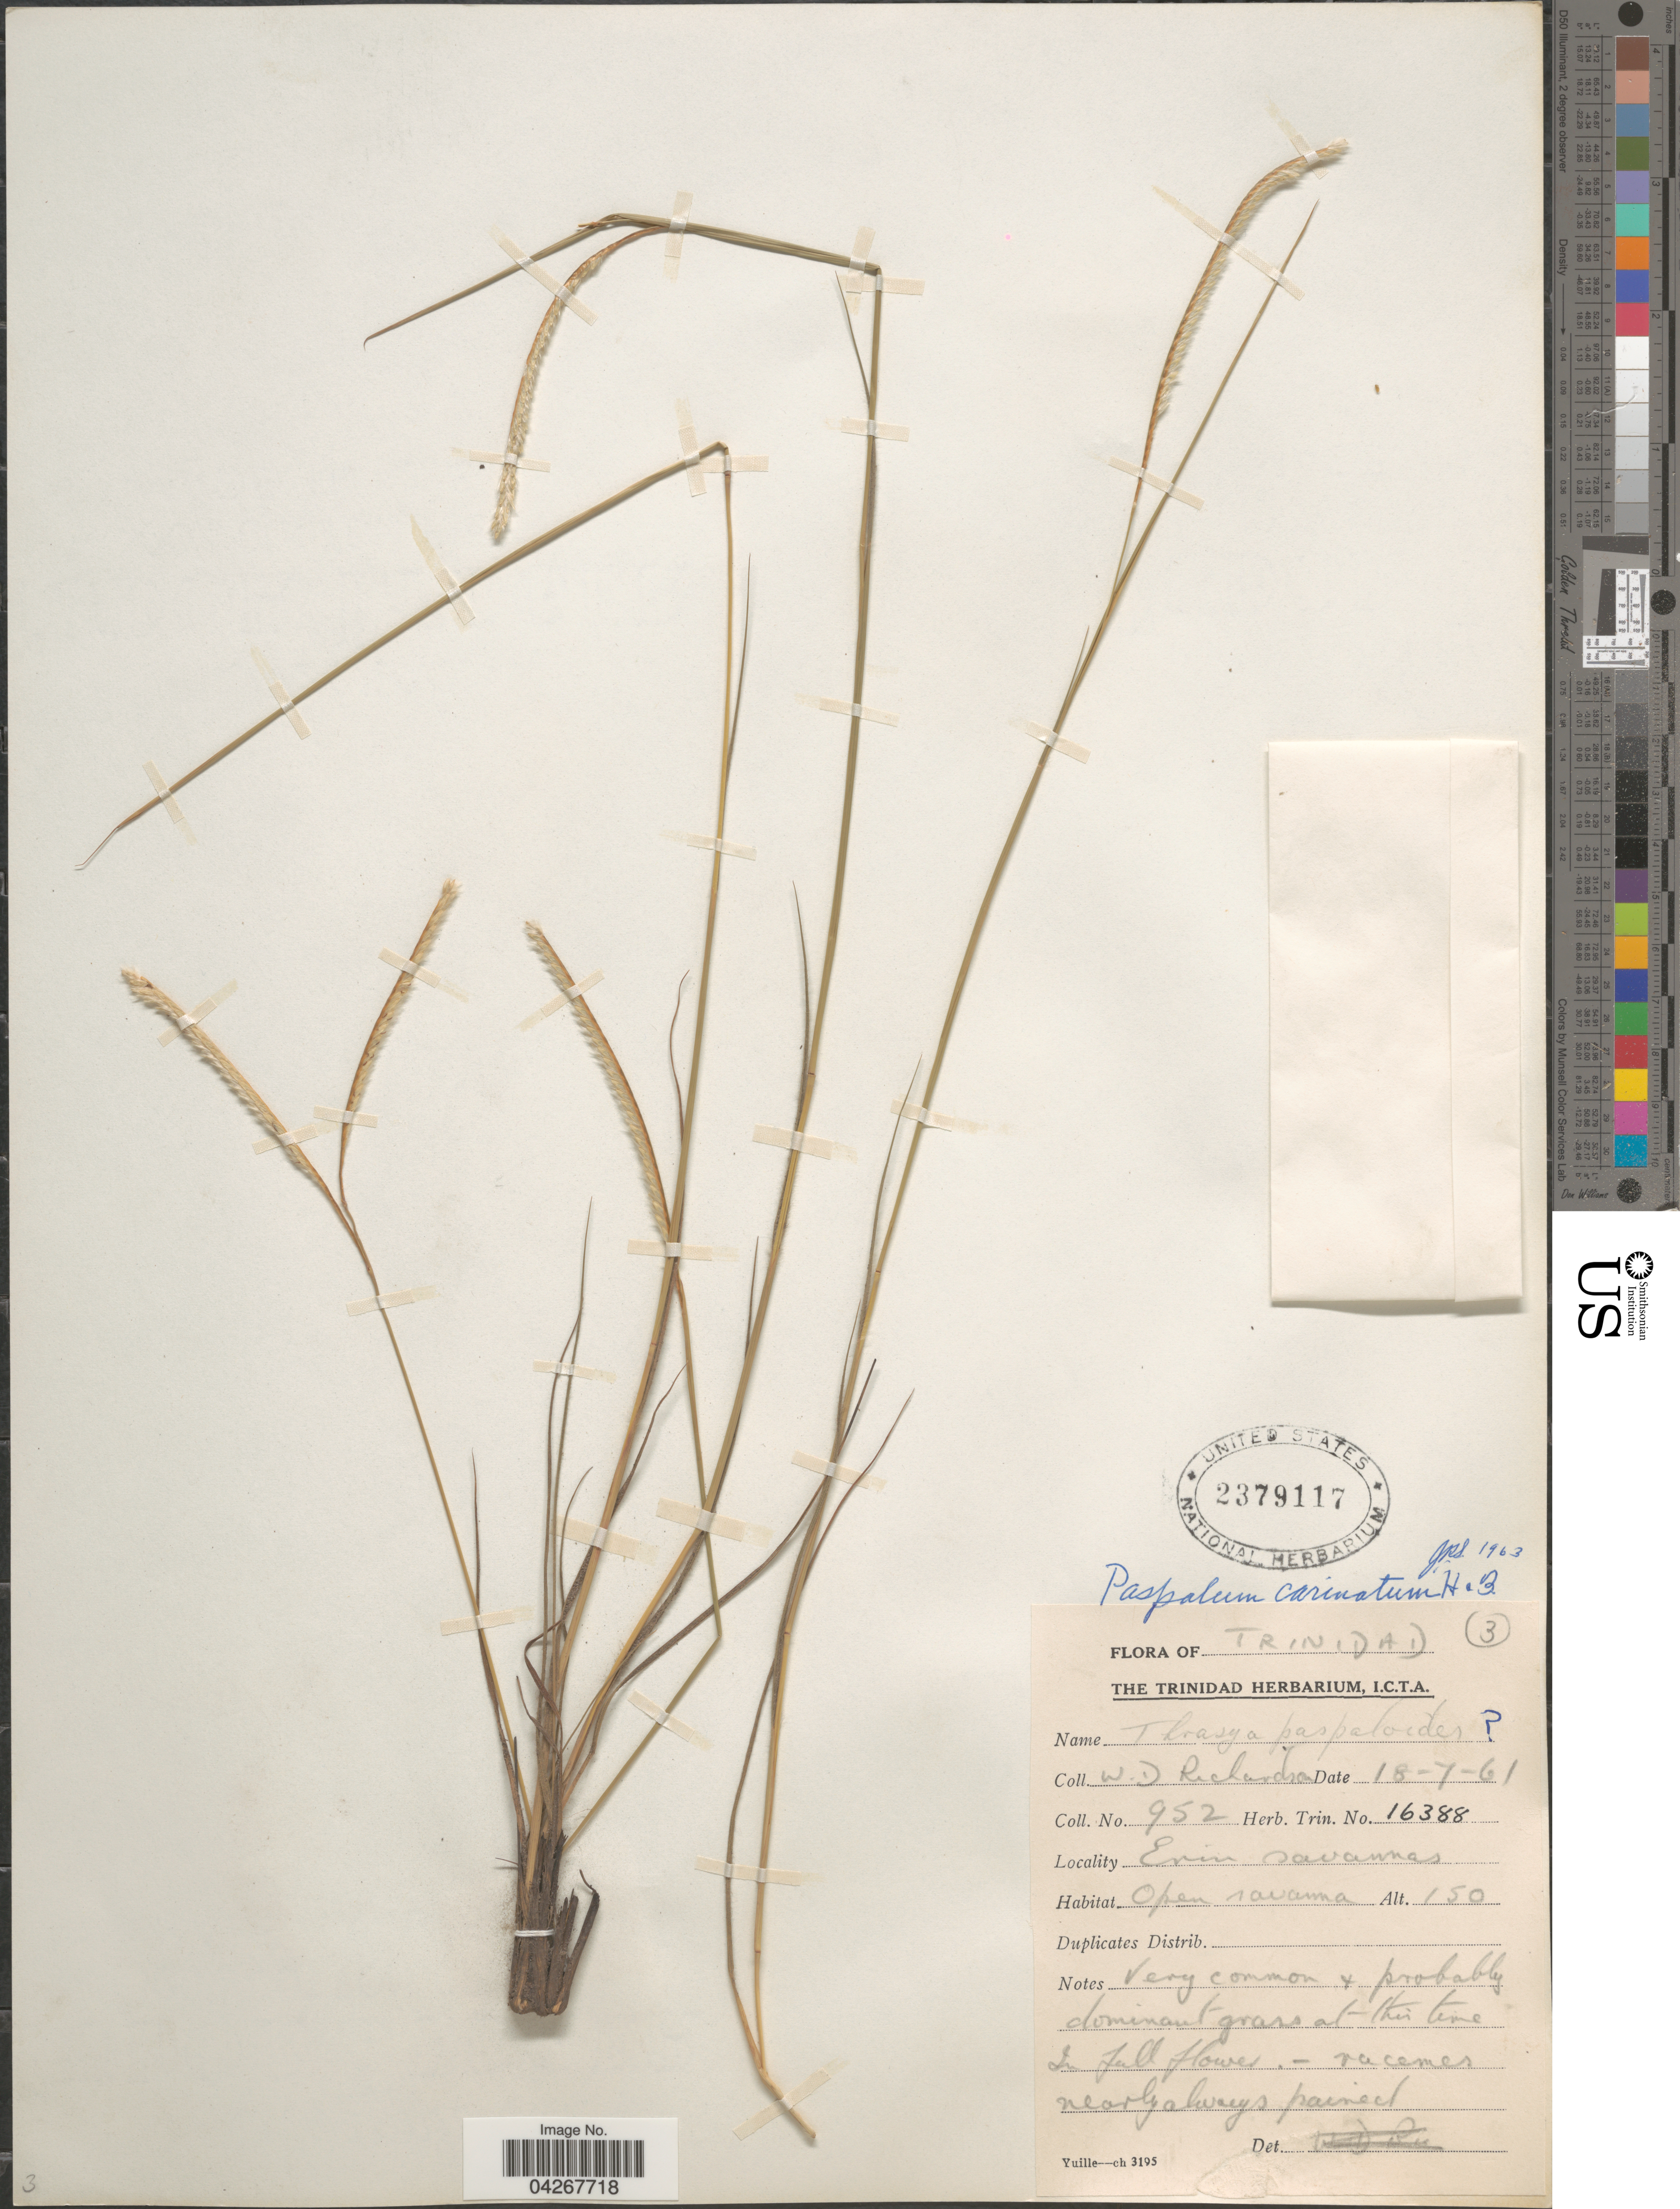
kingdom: Plantae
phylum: Tracheophyta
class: Liliopsida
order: Poales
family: Poaceae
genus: Paspalum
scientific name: Paspalum carinatum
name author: Humb. & Bonpl. ex Flüggé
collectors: W. D. Richardson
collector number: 952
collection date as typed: Transcribed d/m/y: 18/7/61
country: Trinidad and Tobago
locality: Trinidad. Erin savannas.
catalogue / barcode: US 2379117